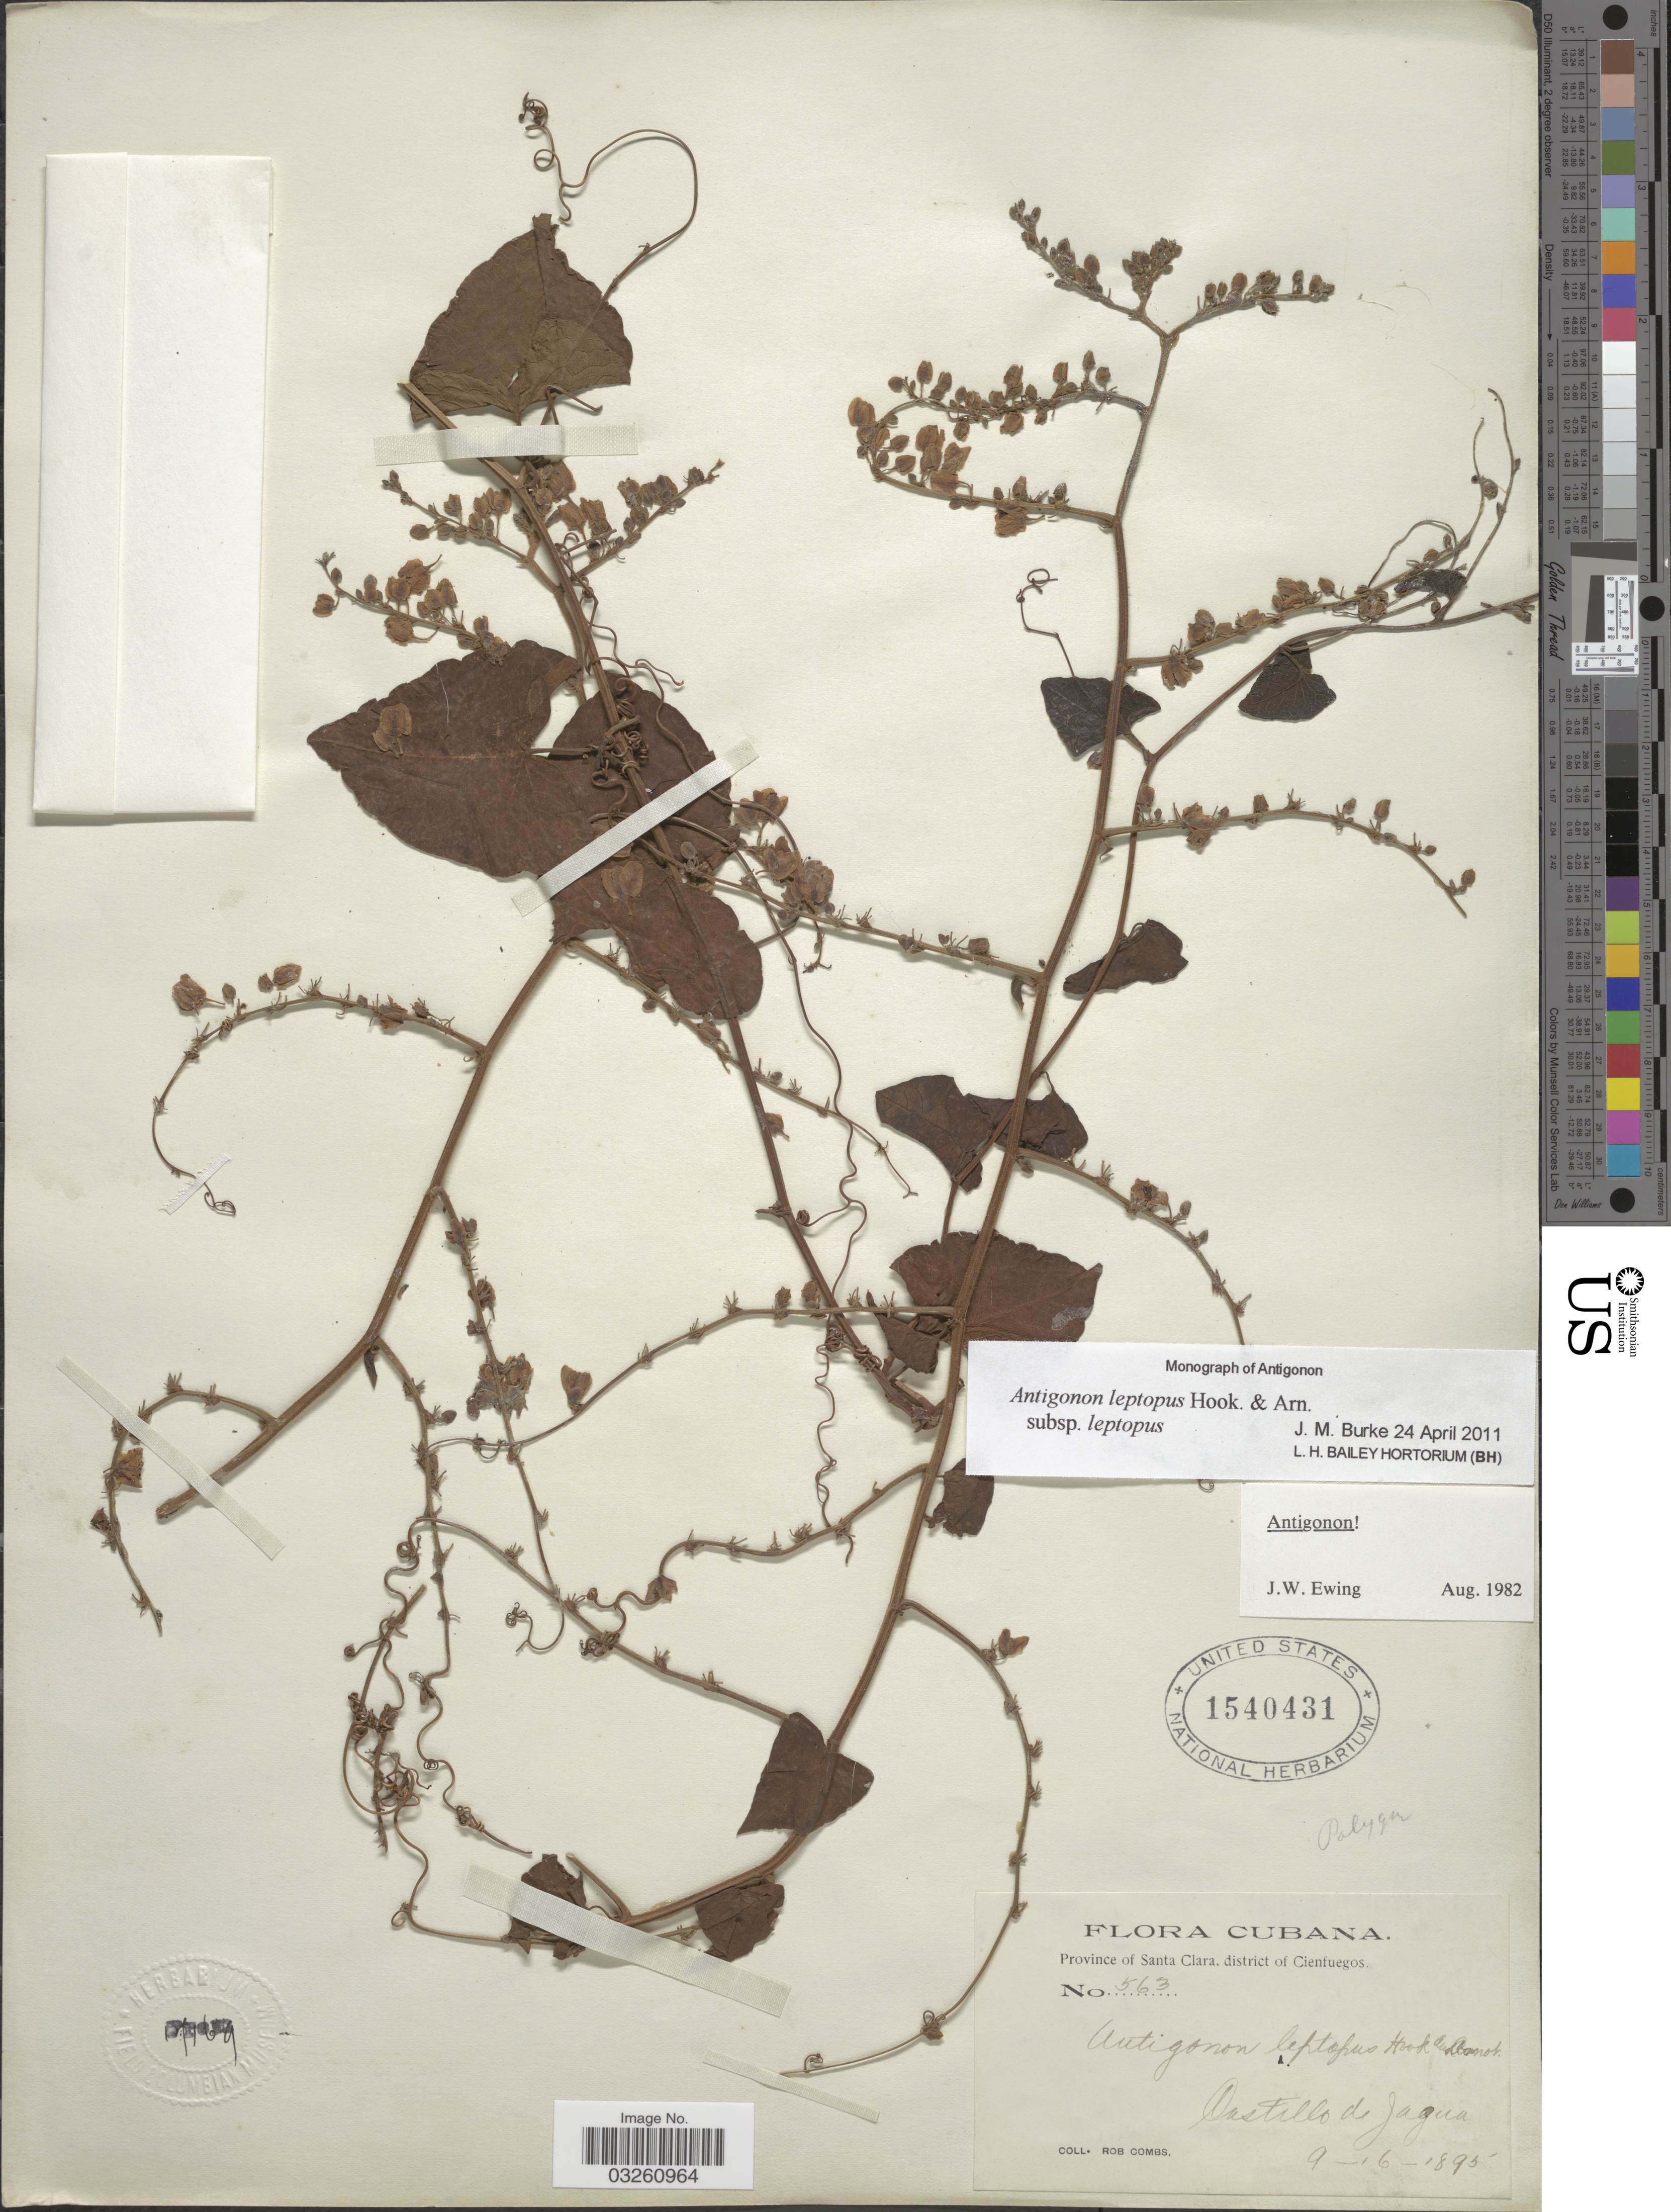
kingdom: Plantae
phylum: Tracheophyta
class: Magnoliopsida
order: Caryophyllales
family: Polygonaceae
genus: Antigonon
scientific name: Antigonon leptopus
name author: Hook. & Arn.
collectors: R. Combs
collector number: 563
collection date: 1895-09-16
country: Cuba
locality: Province of Santa Clara, district of Cienfuegos. Castillo de Jagua.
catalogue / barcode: US 1540431